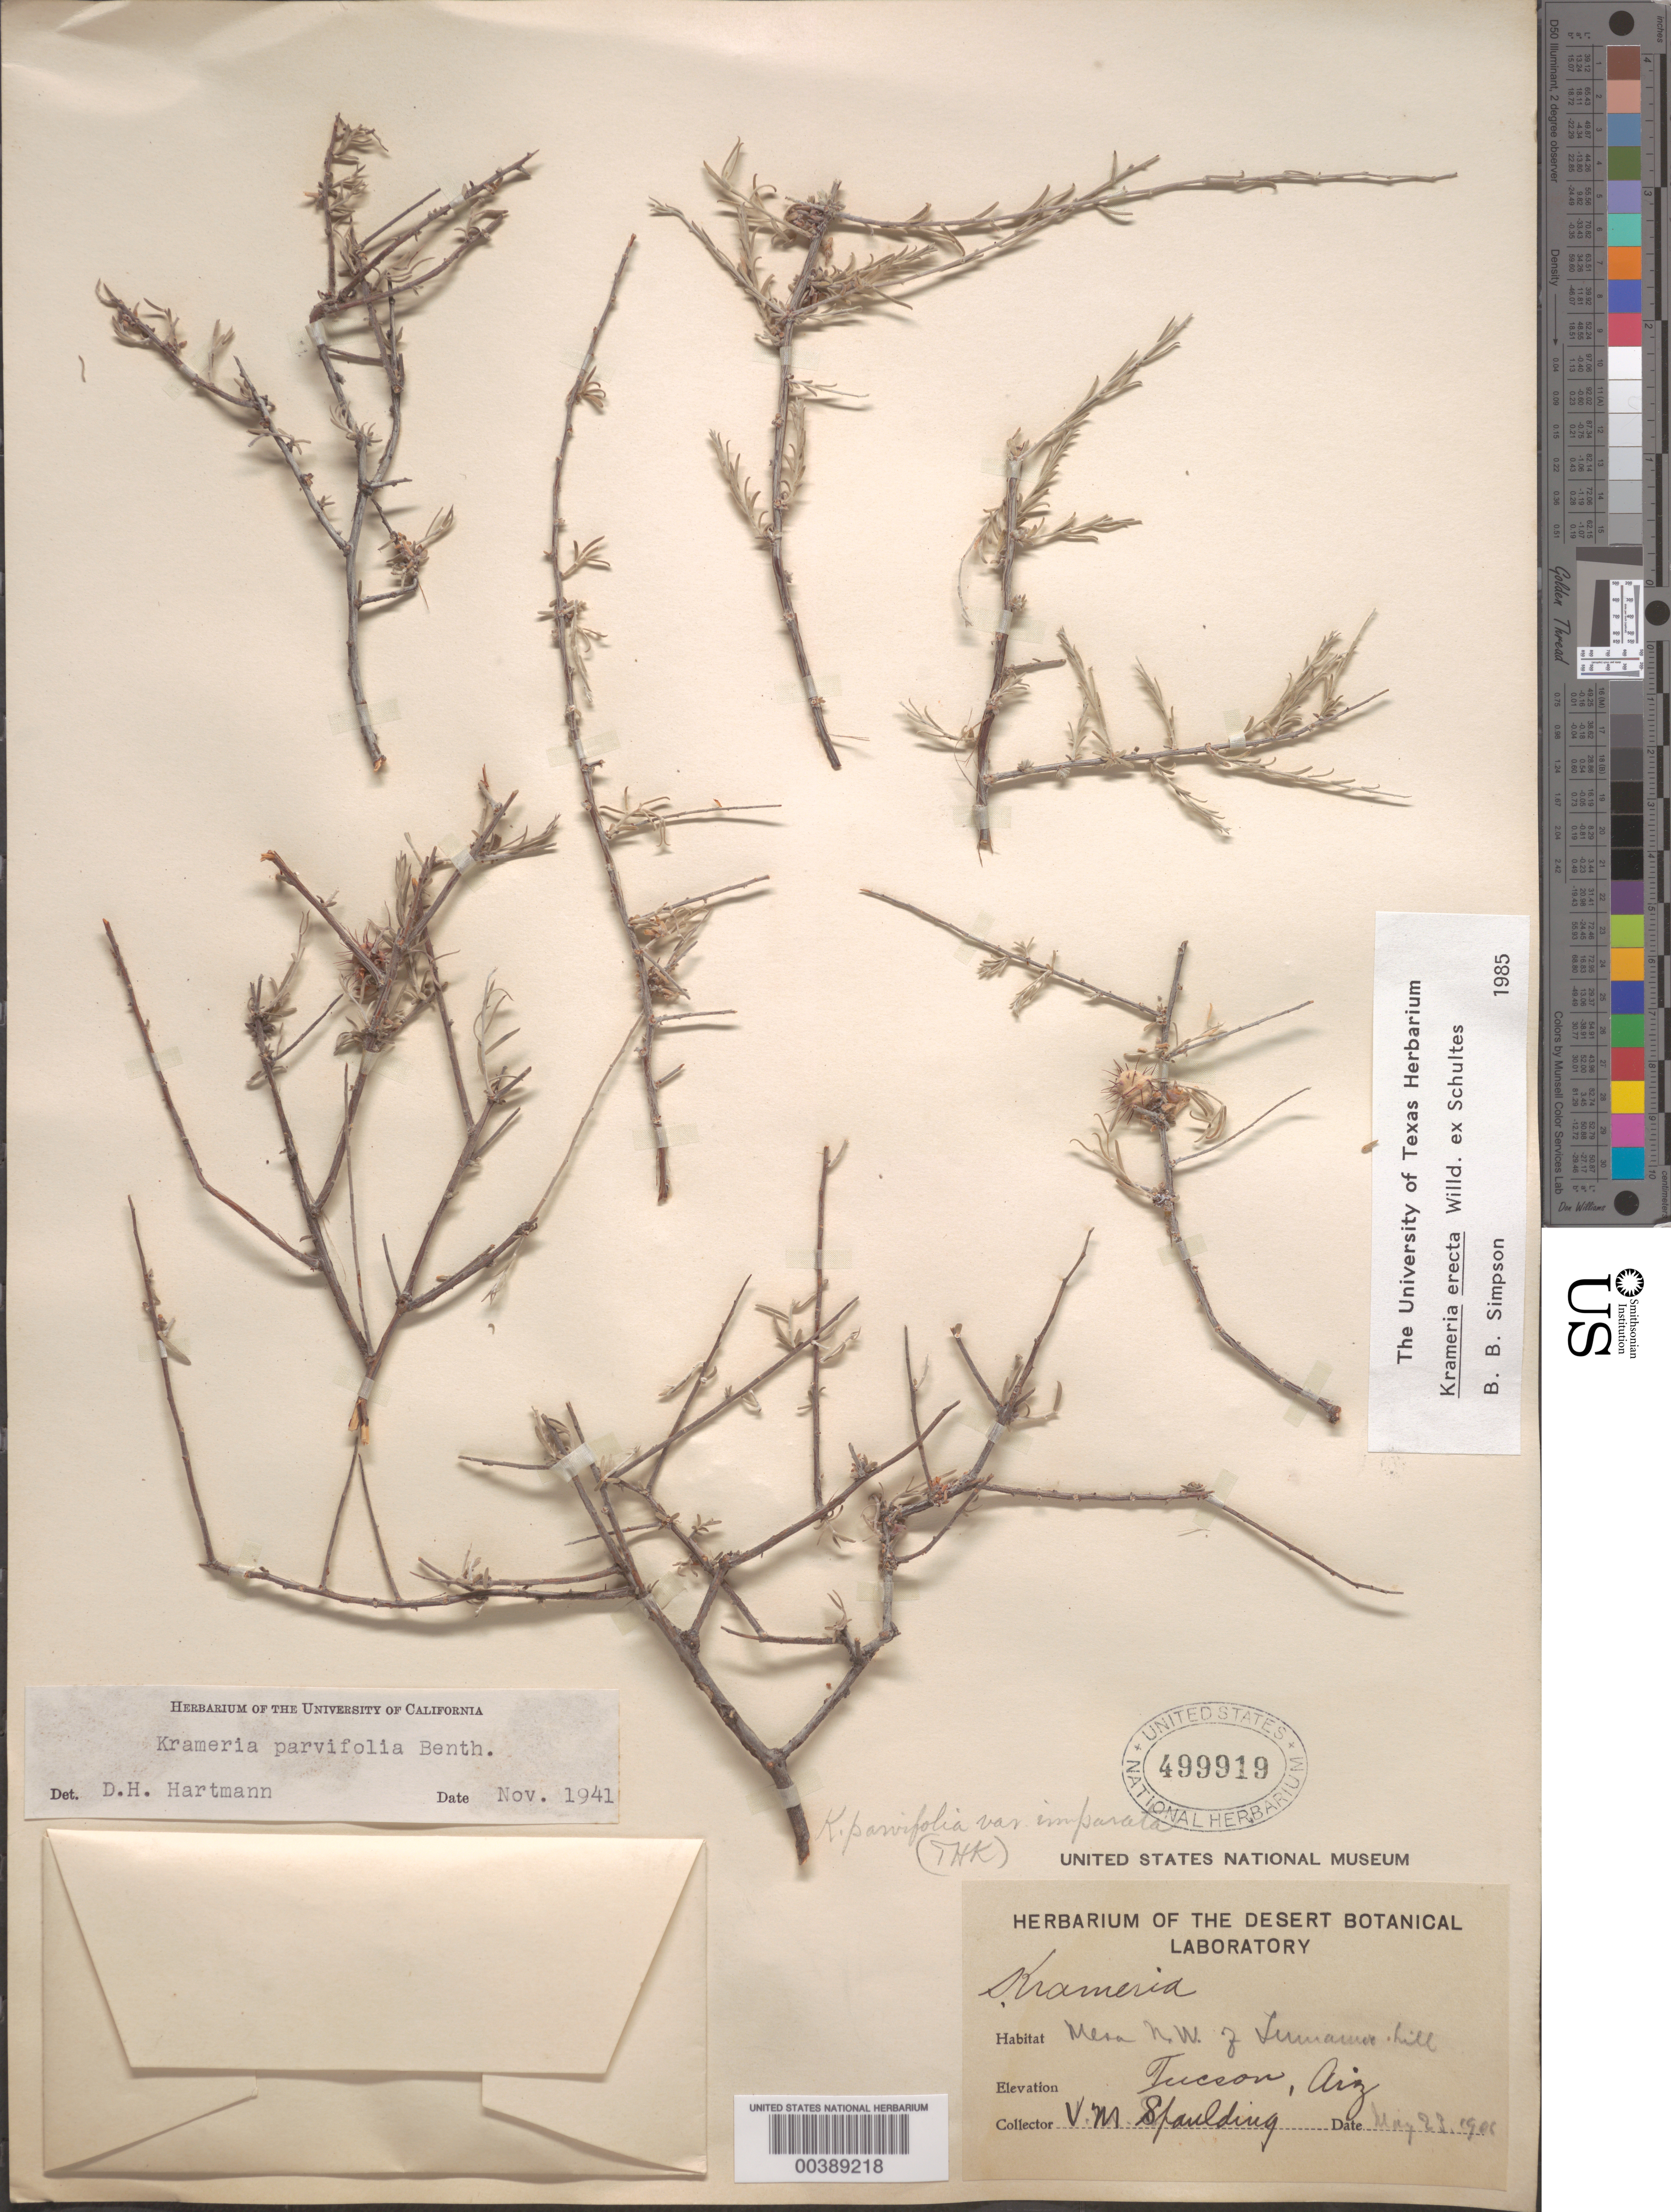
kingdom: Plantae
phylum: Tracheophyta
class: Magnoliopsida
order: Zygophyllales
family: Krameriaceae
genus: Krameria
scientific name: Krameria erecta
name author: Willd. ex Schult.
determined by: Simpson, B. B.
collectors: V. Spaulding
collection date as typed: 23 May 1906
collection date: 1906-05-23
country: United States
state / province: Arizona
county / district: Pima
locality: Mesa nw of tumawer hill; vicinity of tucson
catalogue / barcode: US 499919